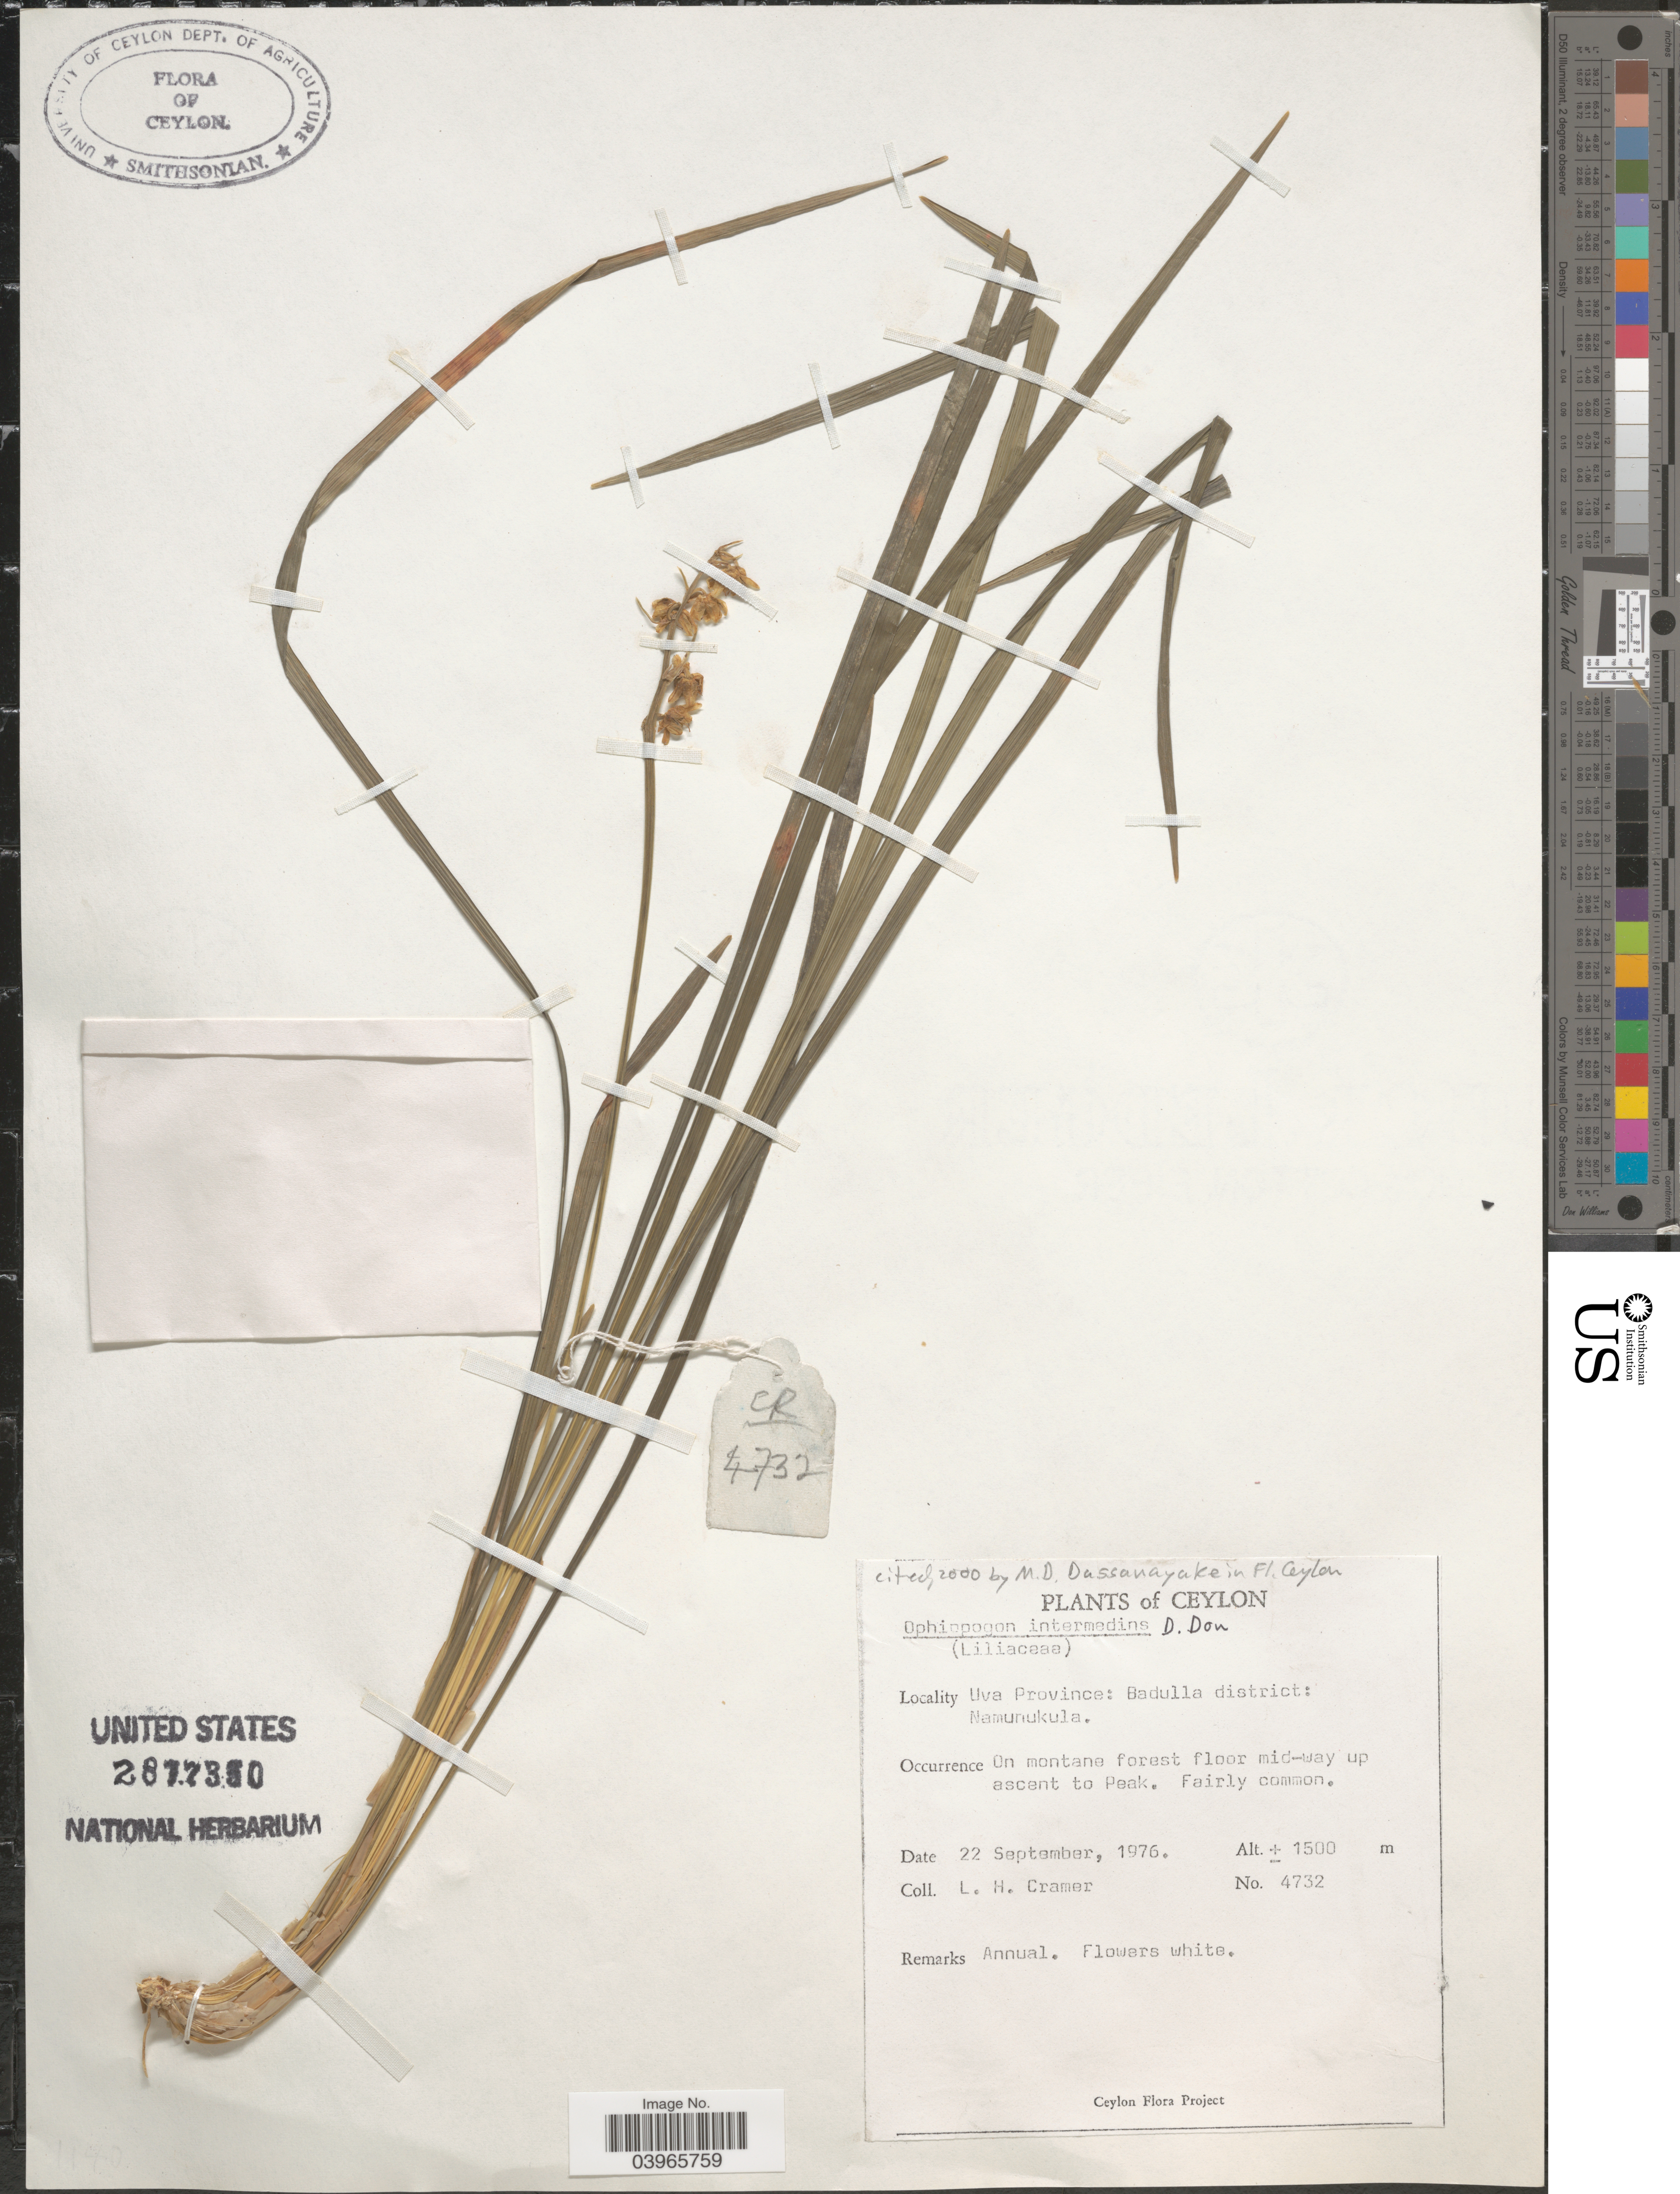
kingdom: Plantae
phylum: Tracheophyta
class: Liliopsida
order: Asparagales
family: Asparagaceae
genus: Ophiopogon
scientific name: Ophiopogon intermedius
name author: D. Don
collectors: L. H. Cramer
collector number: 4732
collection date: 1976-09-22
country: Sri Lanka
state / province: Uva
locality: Ceylon. Badulla District. Namunukula. On montane forest floor mid-way up ascent to Peak.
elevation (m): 1500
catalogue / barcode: US 2877350